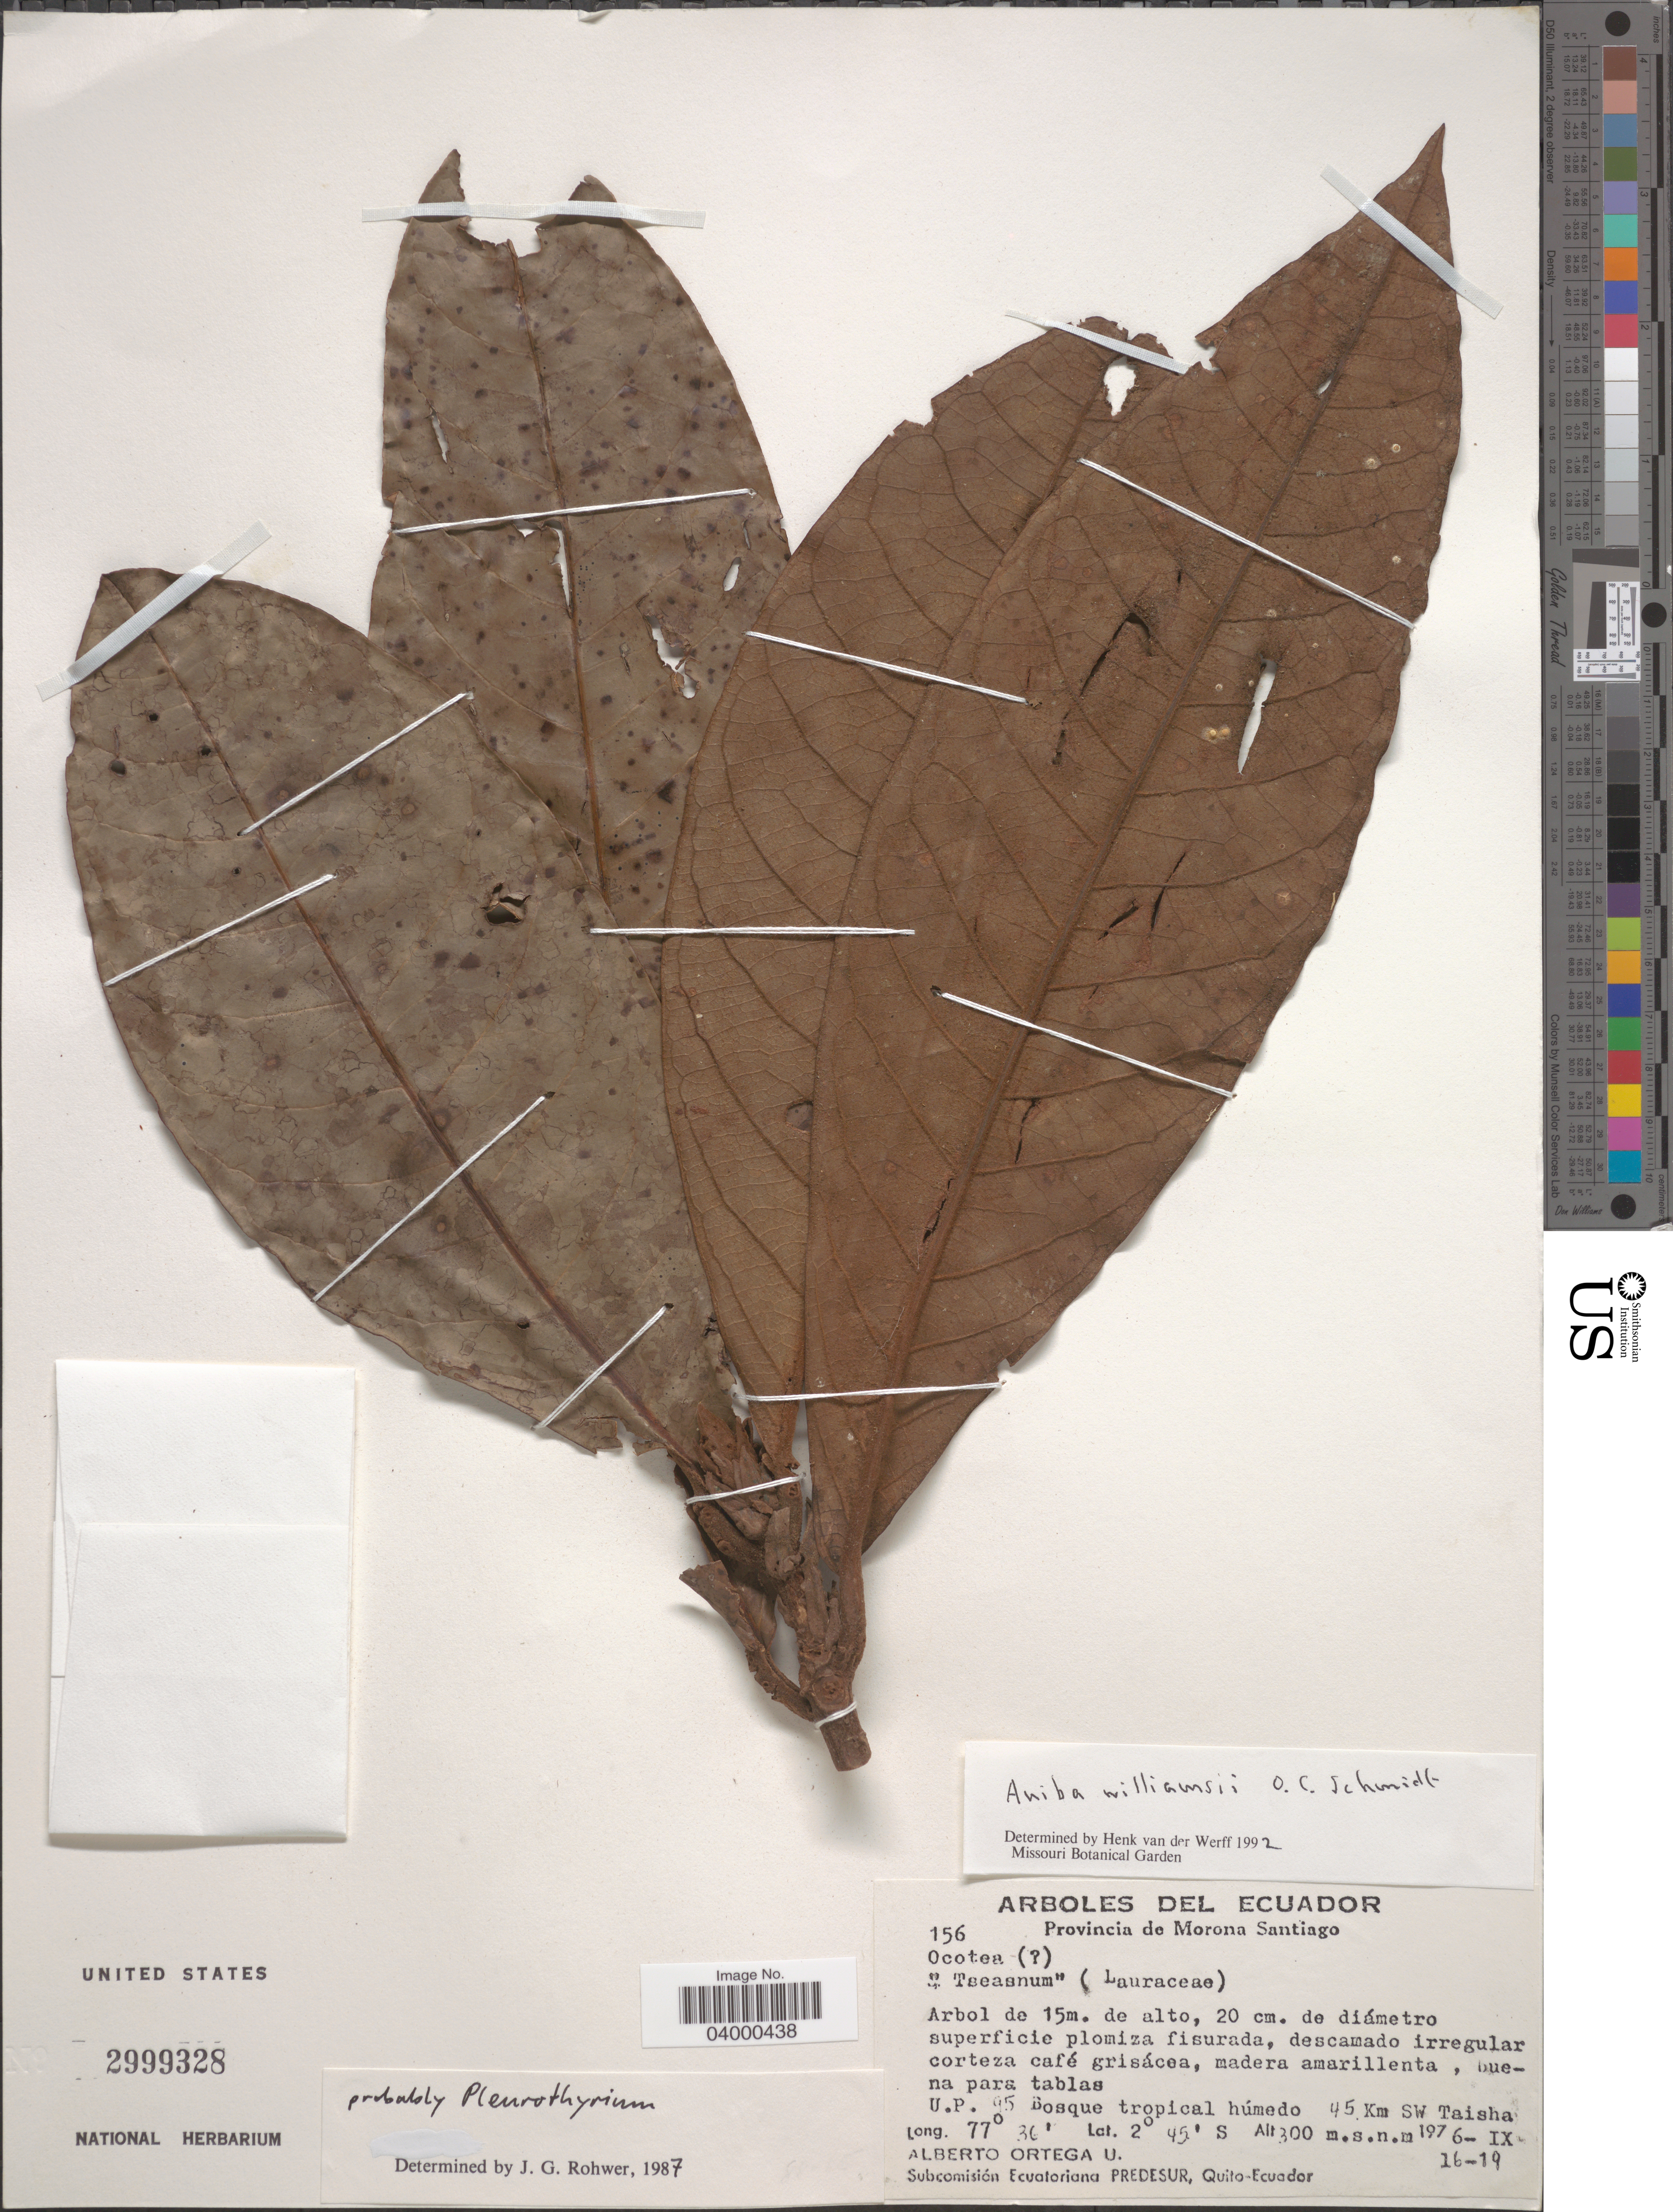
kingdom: Plantae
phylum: Tracheophyta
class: Magnoliopsida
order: Laurales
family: Lauraceae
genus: Aniba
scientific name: Aniba sp.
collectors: A. T. Ortega U.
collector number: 156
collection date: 1976-09-16/1976-09-19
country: Ecuador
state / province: Morona-Santiago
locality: Bosque tropical húmedo 45 Km SW Taisha.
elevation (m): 300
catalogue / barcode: US 2999328